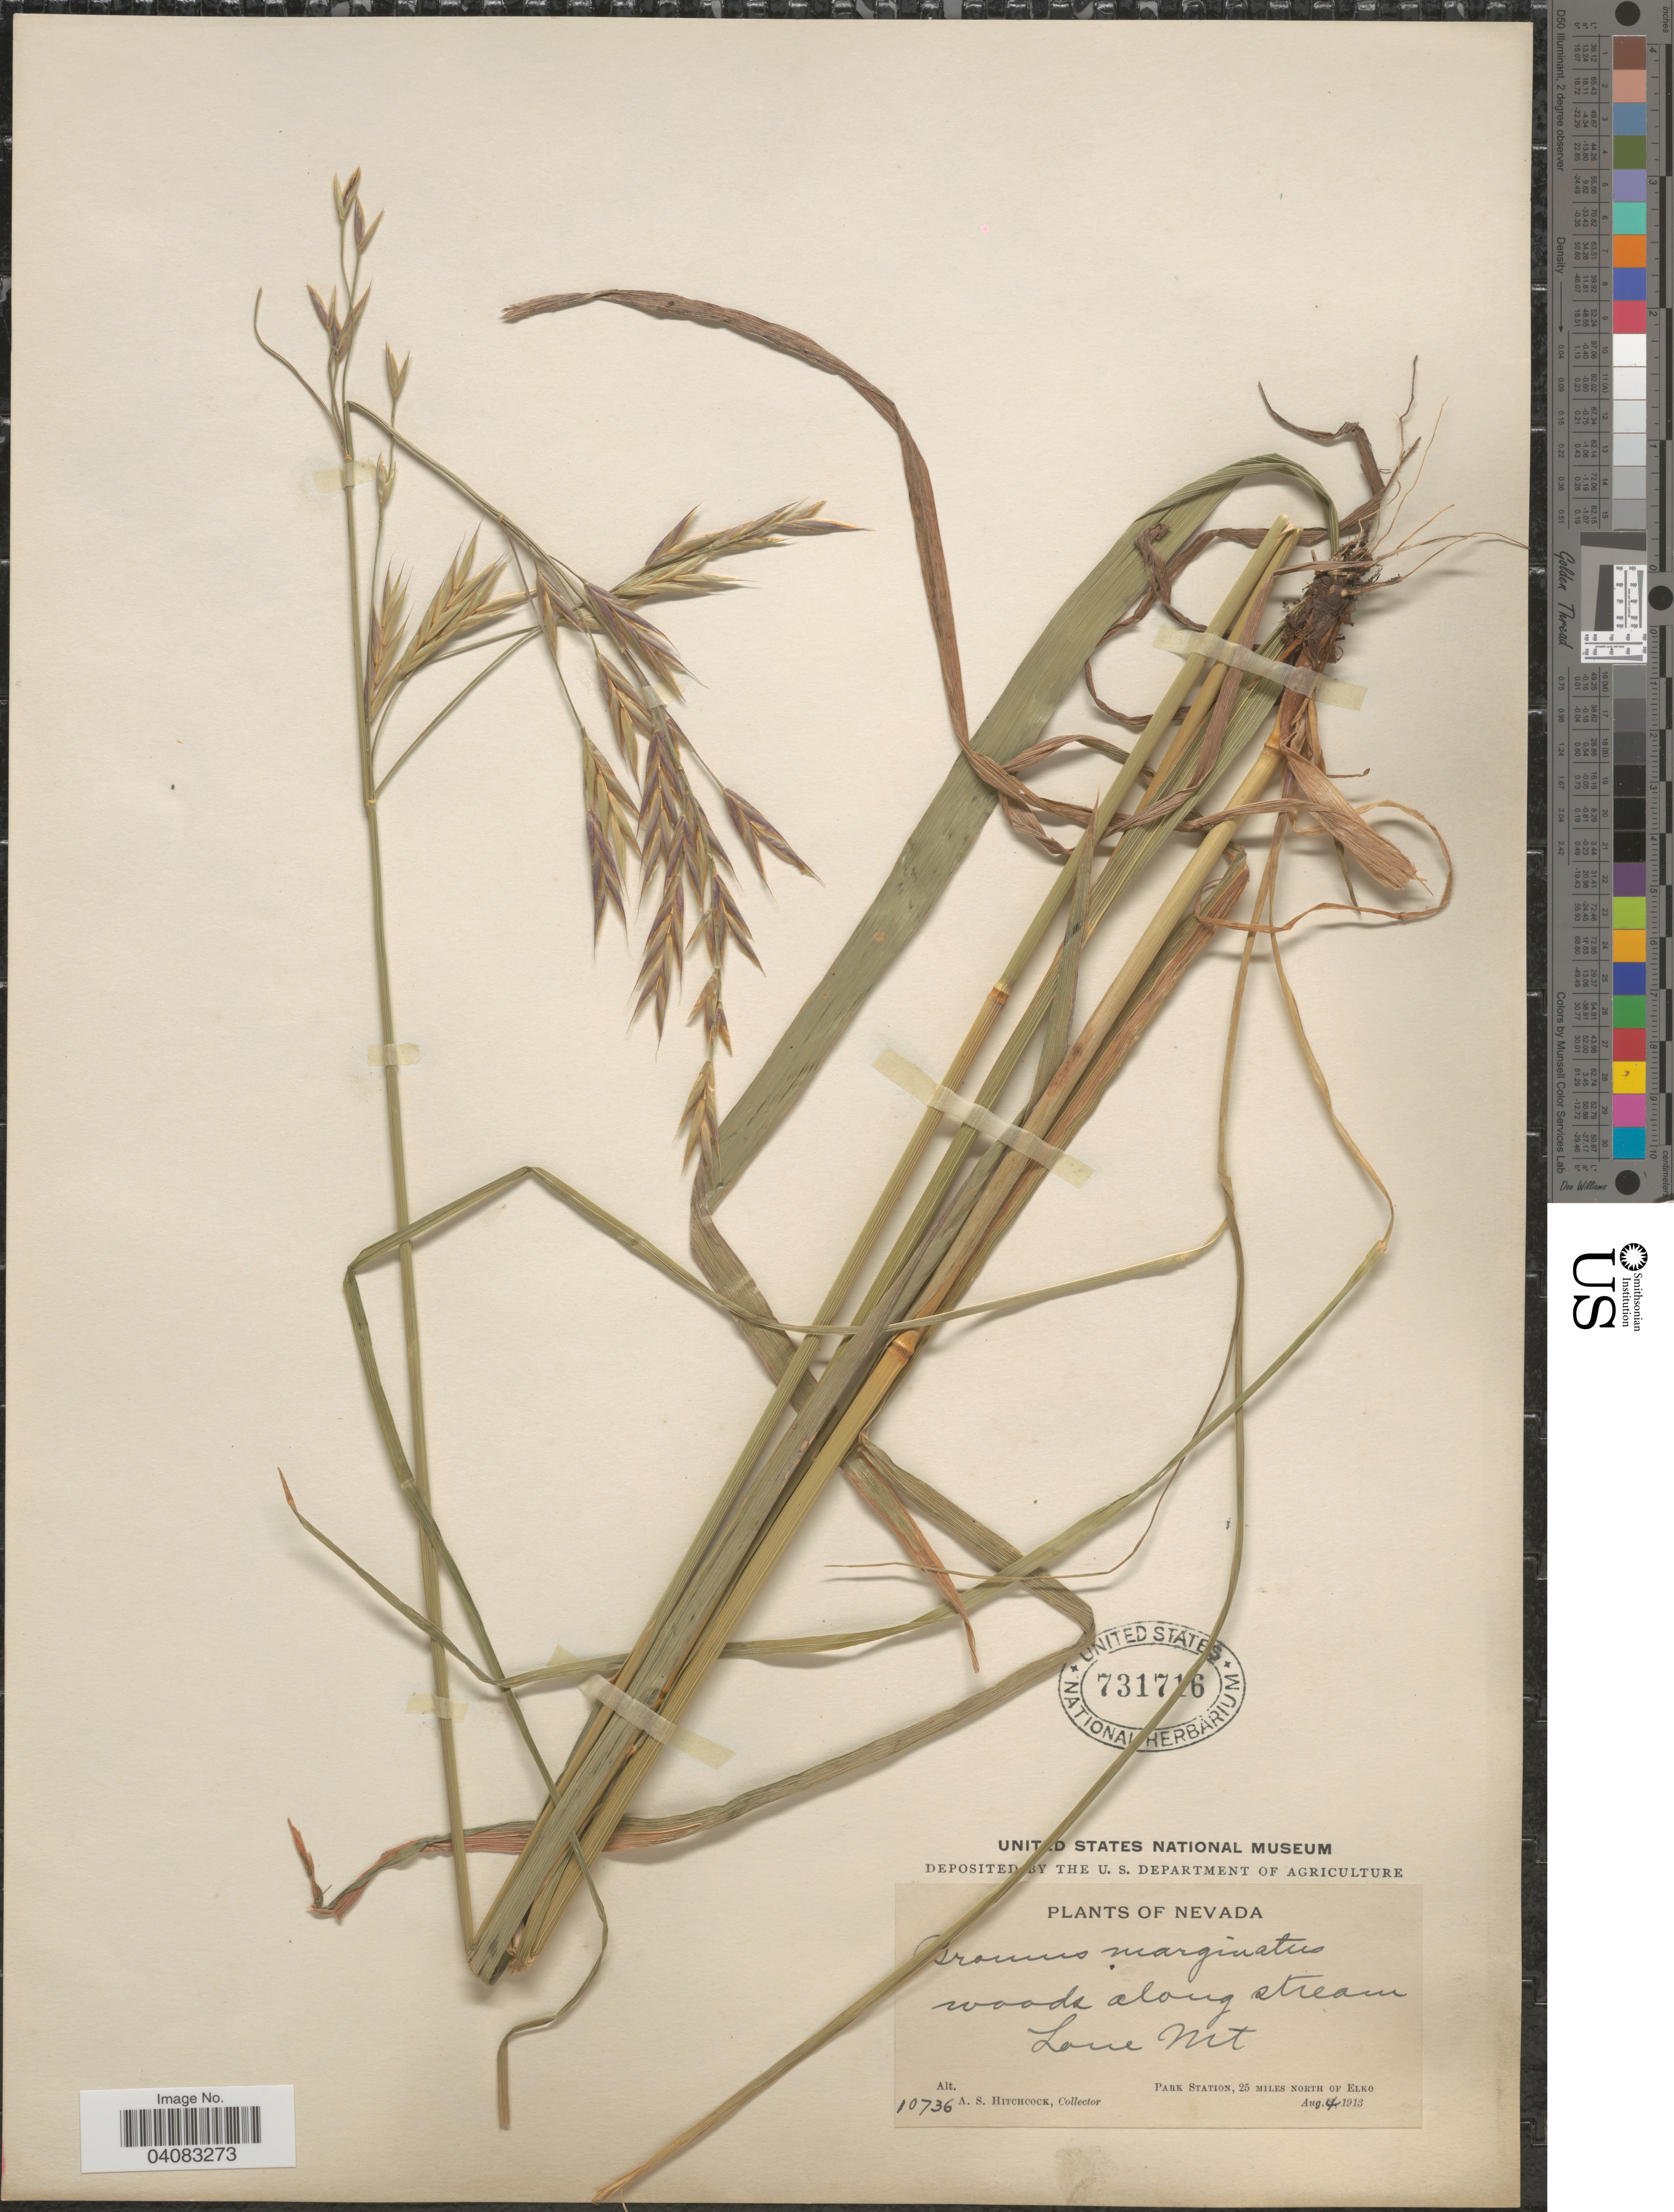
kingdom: Plantae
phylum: Tracheophyta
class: Liliopsida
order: Poales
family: Poaceae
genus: Bromus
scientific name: Bromus marginatus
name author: Nees ex Steud.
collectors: A. S. Hitchcock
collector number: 10736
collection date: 1913-08-04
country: United States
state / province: Nevada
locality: Woods along stream. Lone Mt. Park Station, 25 miles north of Elko.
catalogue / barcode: US 731716